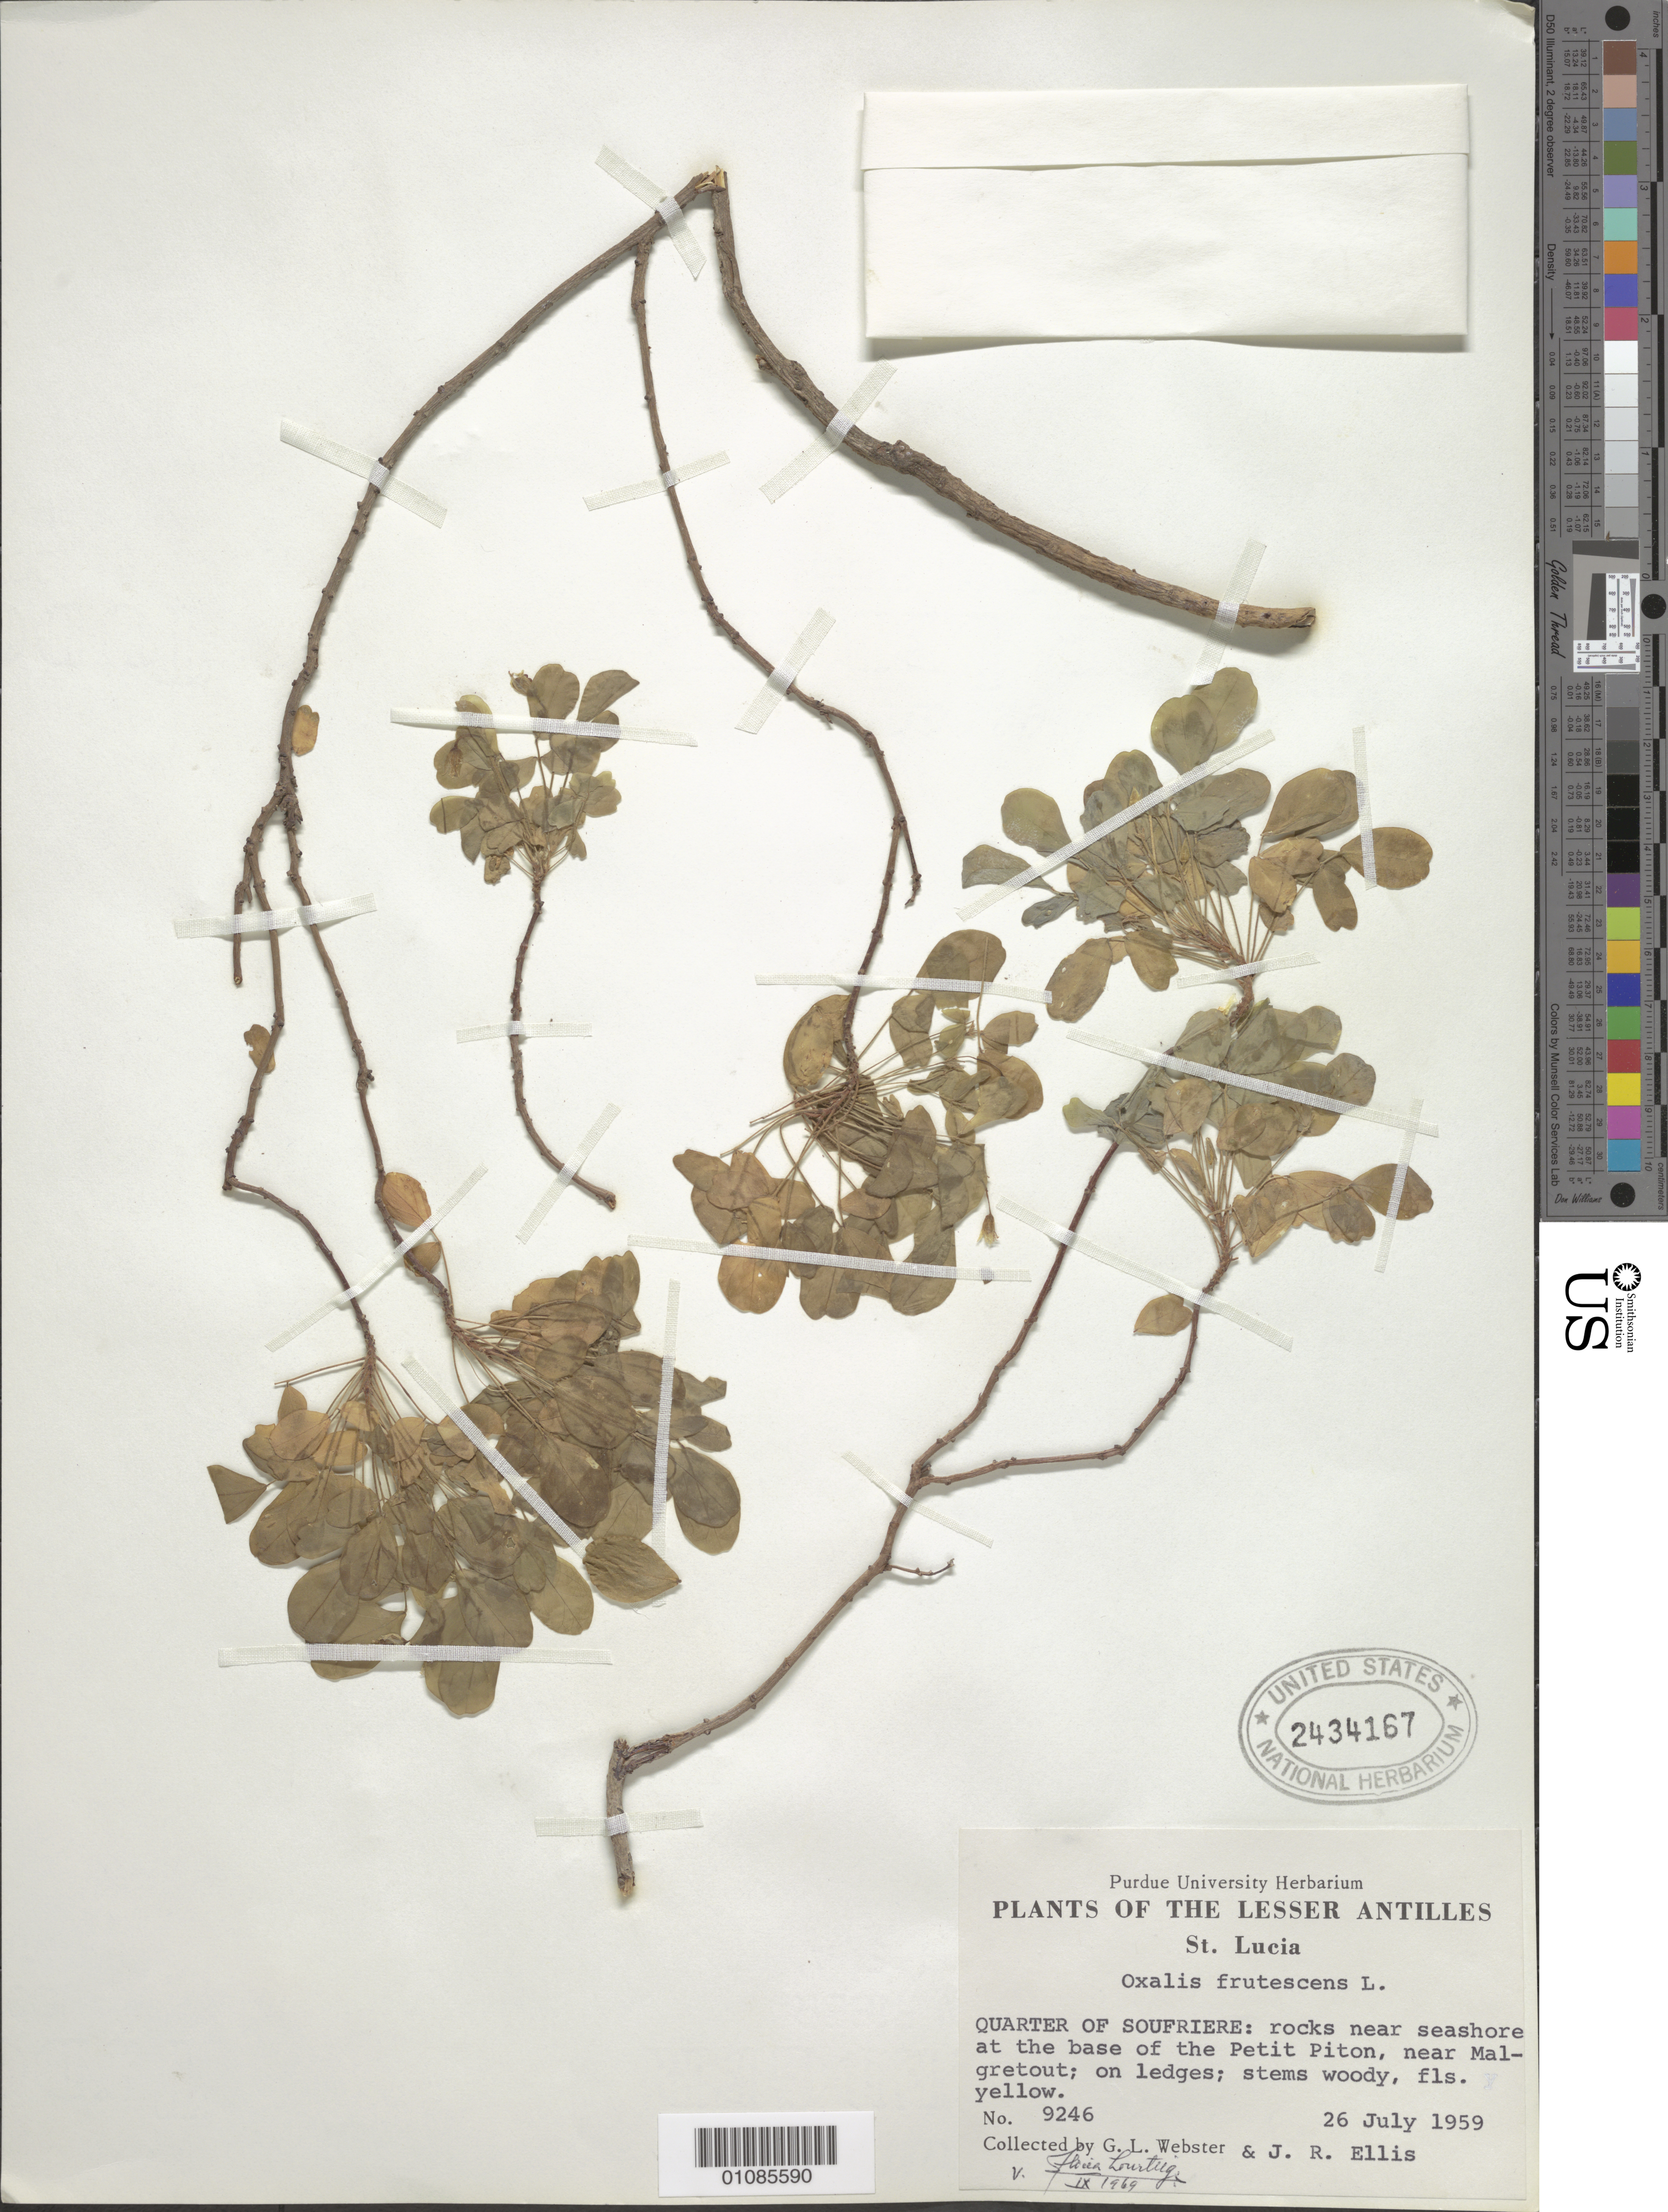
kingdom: Plantae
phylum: Tracheophyta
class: Magnoliopsida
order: Oxalidales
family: Oxalidaceae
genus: Oxalis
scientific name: Oxalis frutescens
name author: L.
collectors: G. L. Webster & J. Ellis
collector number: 9246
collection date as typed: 26 Jul 1959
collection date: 1959-07-26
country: St. Lucia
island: St. Lucia I.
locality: Near seashore at the base of the Petit Piton, near Malgretout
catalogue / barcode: US 2434167